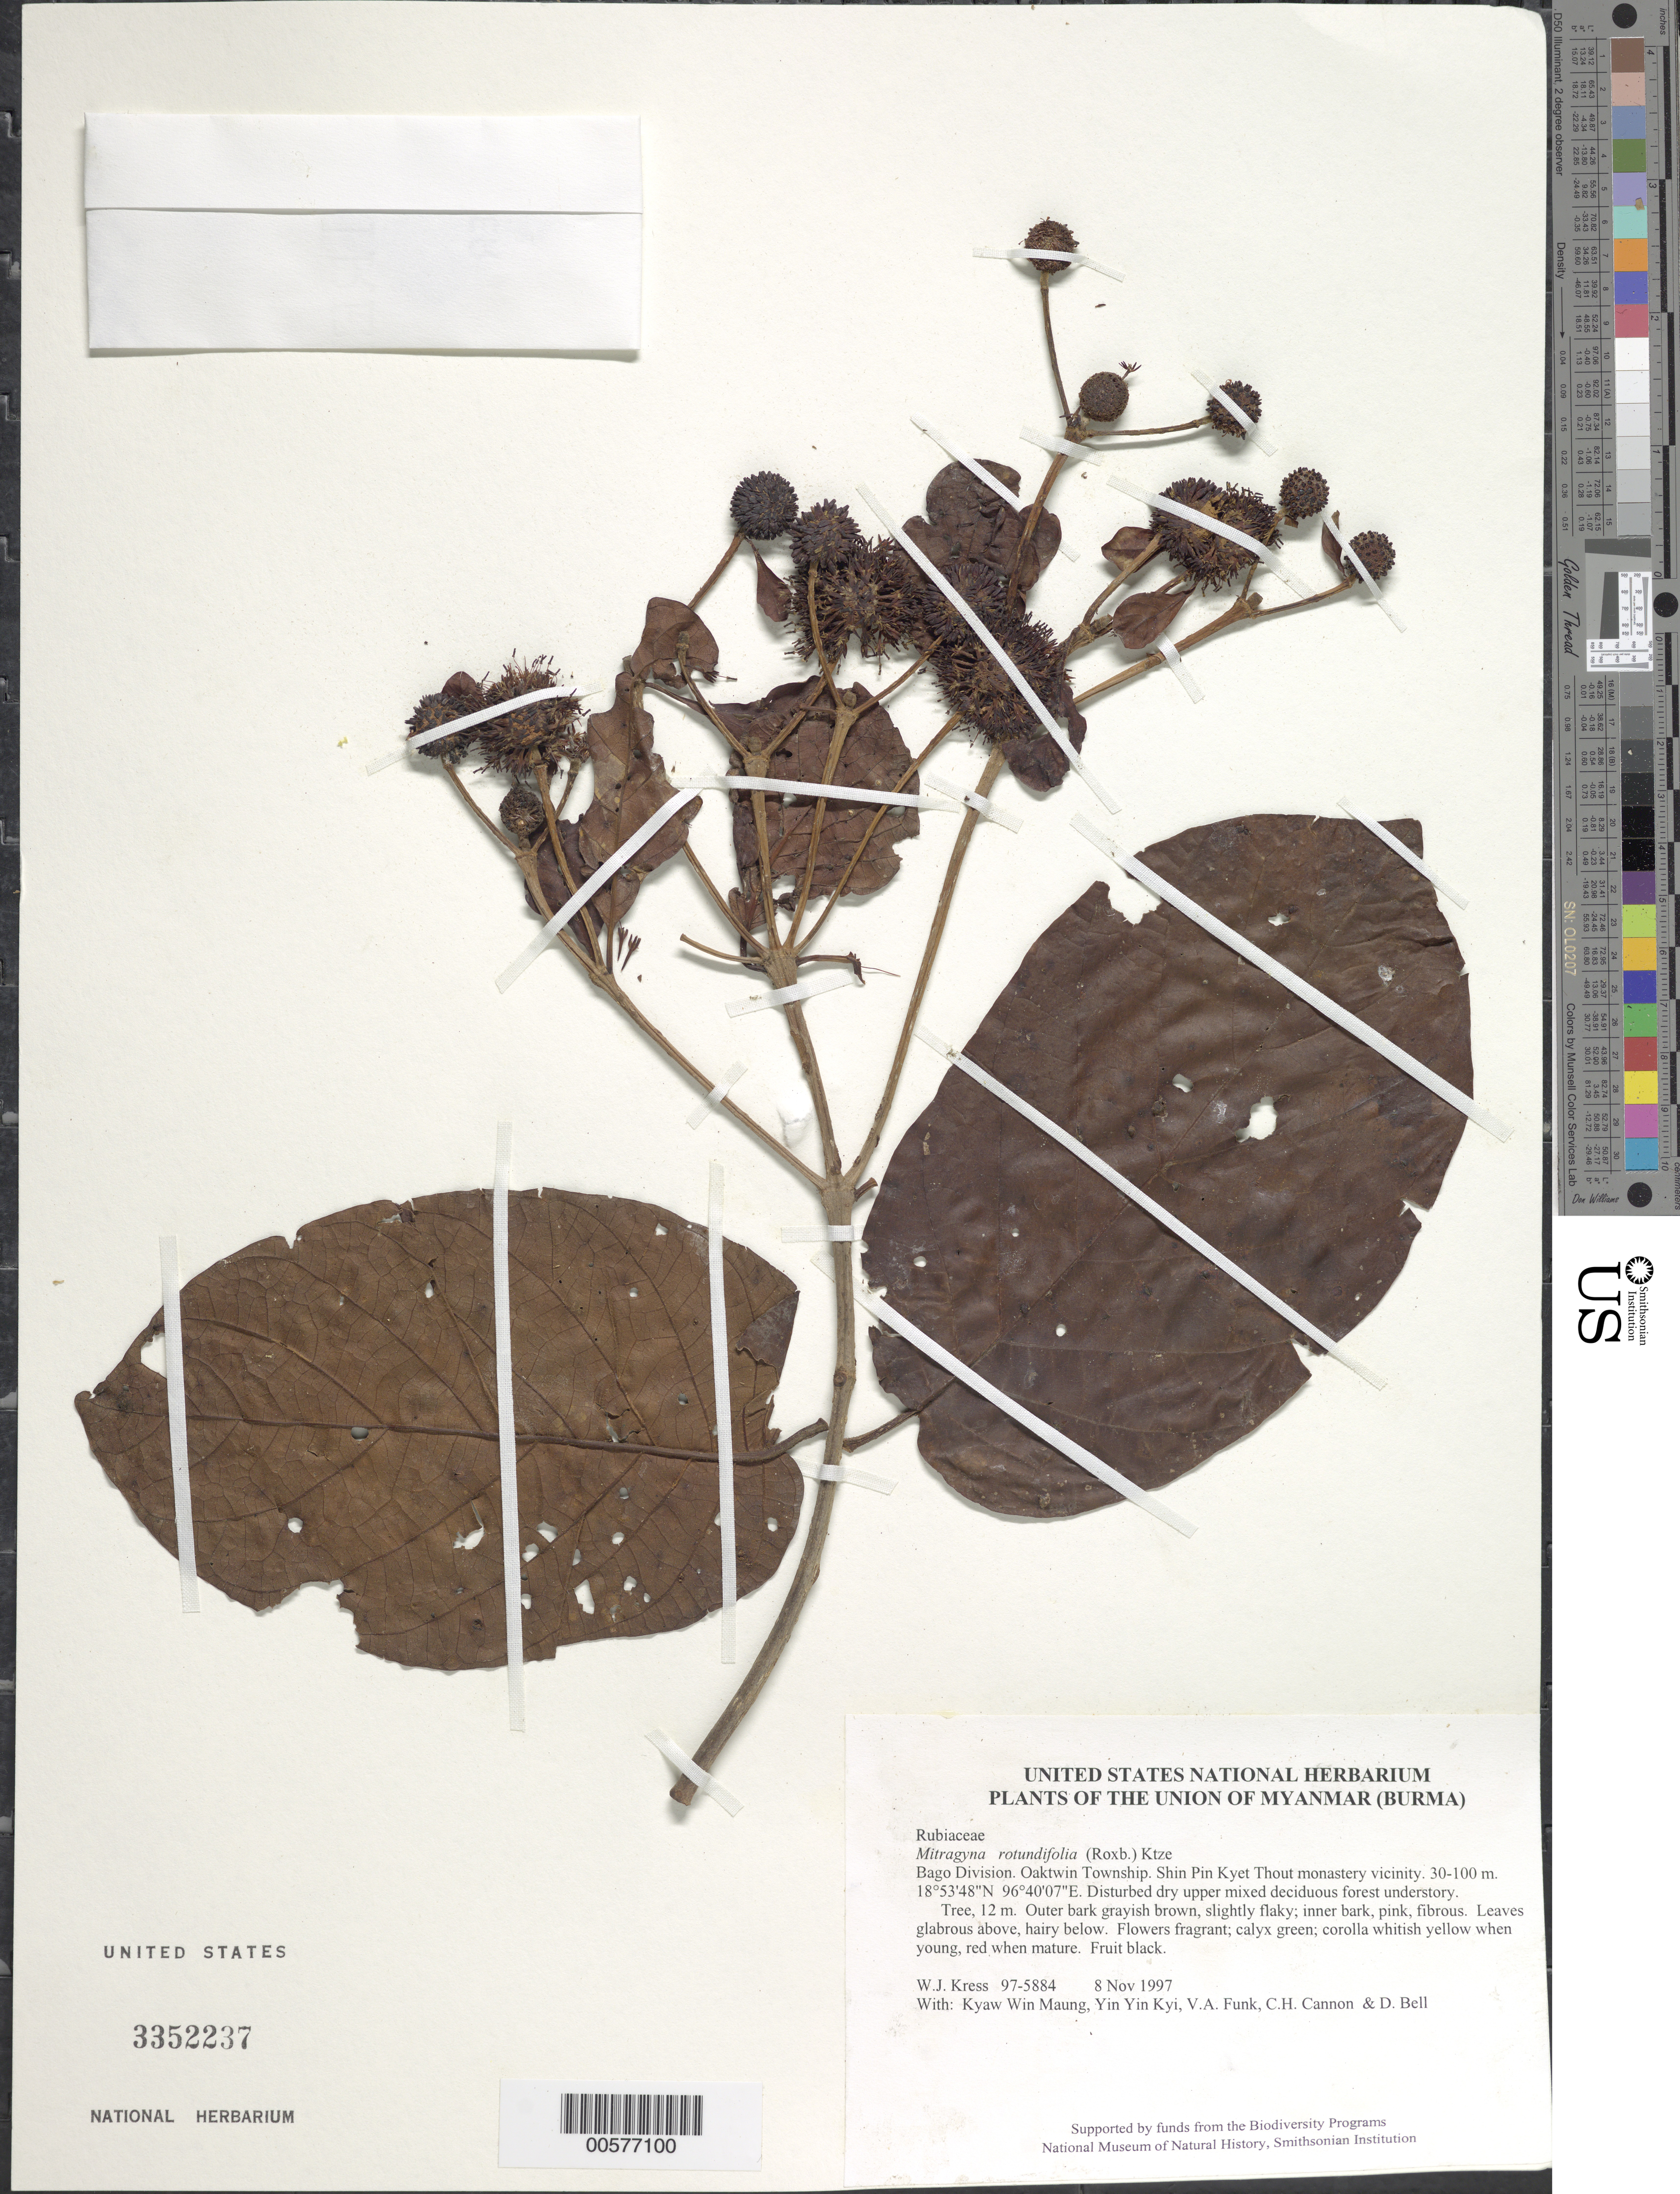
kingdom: Plantae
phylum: Tracheophyta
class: Magnoliopsida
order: Gentianales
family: Rubiaceae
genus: Mitragyna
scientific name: Mitragyna rotundifolia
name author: (Roxb.) Kuntze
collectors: W. J. Kress, Kyaw Win Maung, Yin Yin Kyi, V. Funk, C. H. Cannon & D. A. Bell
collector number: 97-5884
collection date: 1997-11-08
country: Myanmar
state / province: Bago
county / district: Oaktwin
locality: Shin Pin Kyet Thout monastery vicinity.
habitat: Disturbed dry upper mixed deciduous forest understory.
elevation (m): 30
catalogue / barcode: US 3352237